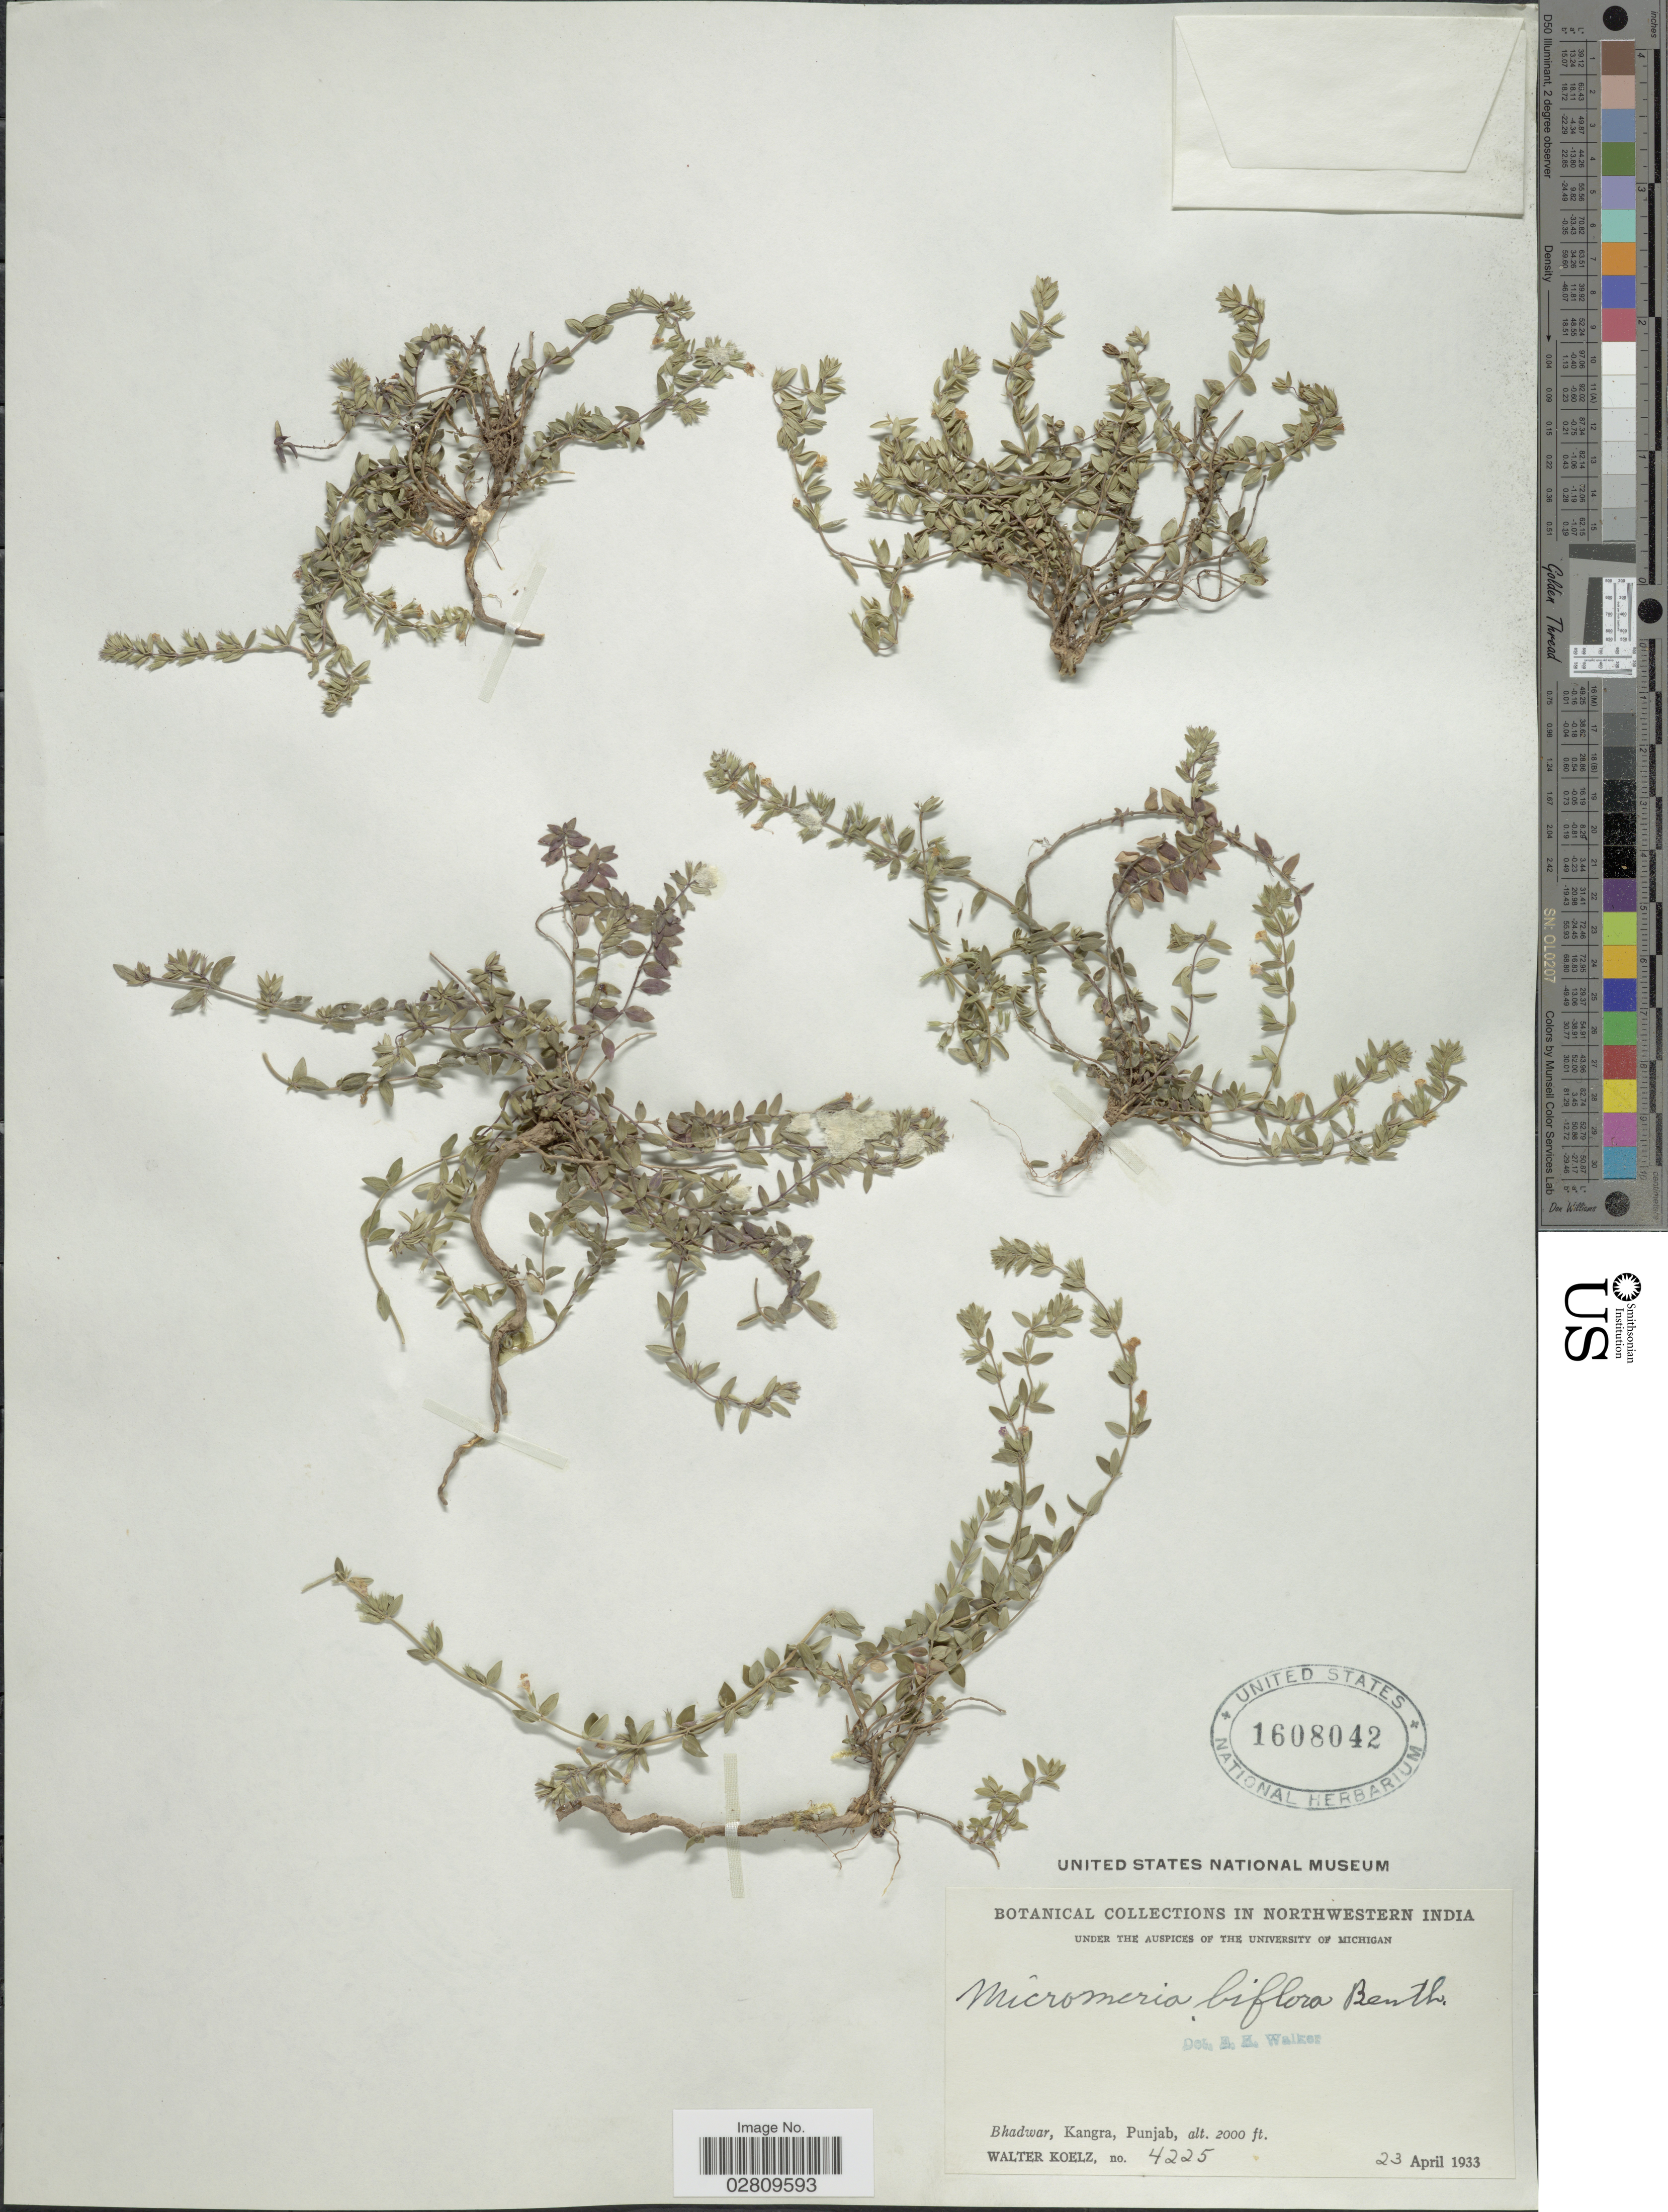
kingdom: Plantae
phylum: Tracheophyta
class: Magnoliopsida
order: Lamiales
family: Lamiaceae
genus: Micromeria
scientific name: Micromeria biflora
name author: (Buch.-Ham. ex D. Don) Benth.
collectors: W. N. Koelz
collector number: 4225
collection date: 1933-04-23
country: India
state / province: Punjab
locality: In Northwestern India. Bhadwar, Kangra.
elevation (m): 610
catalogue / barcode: US 1608042